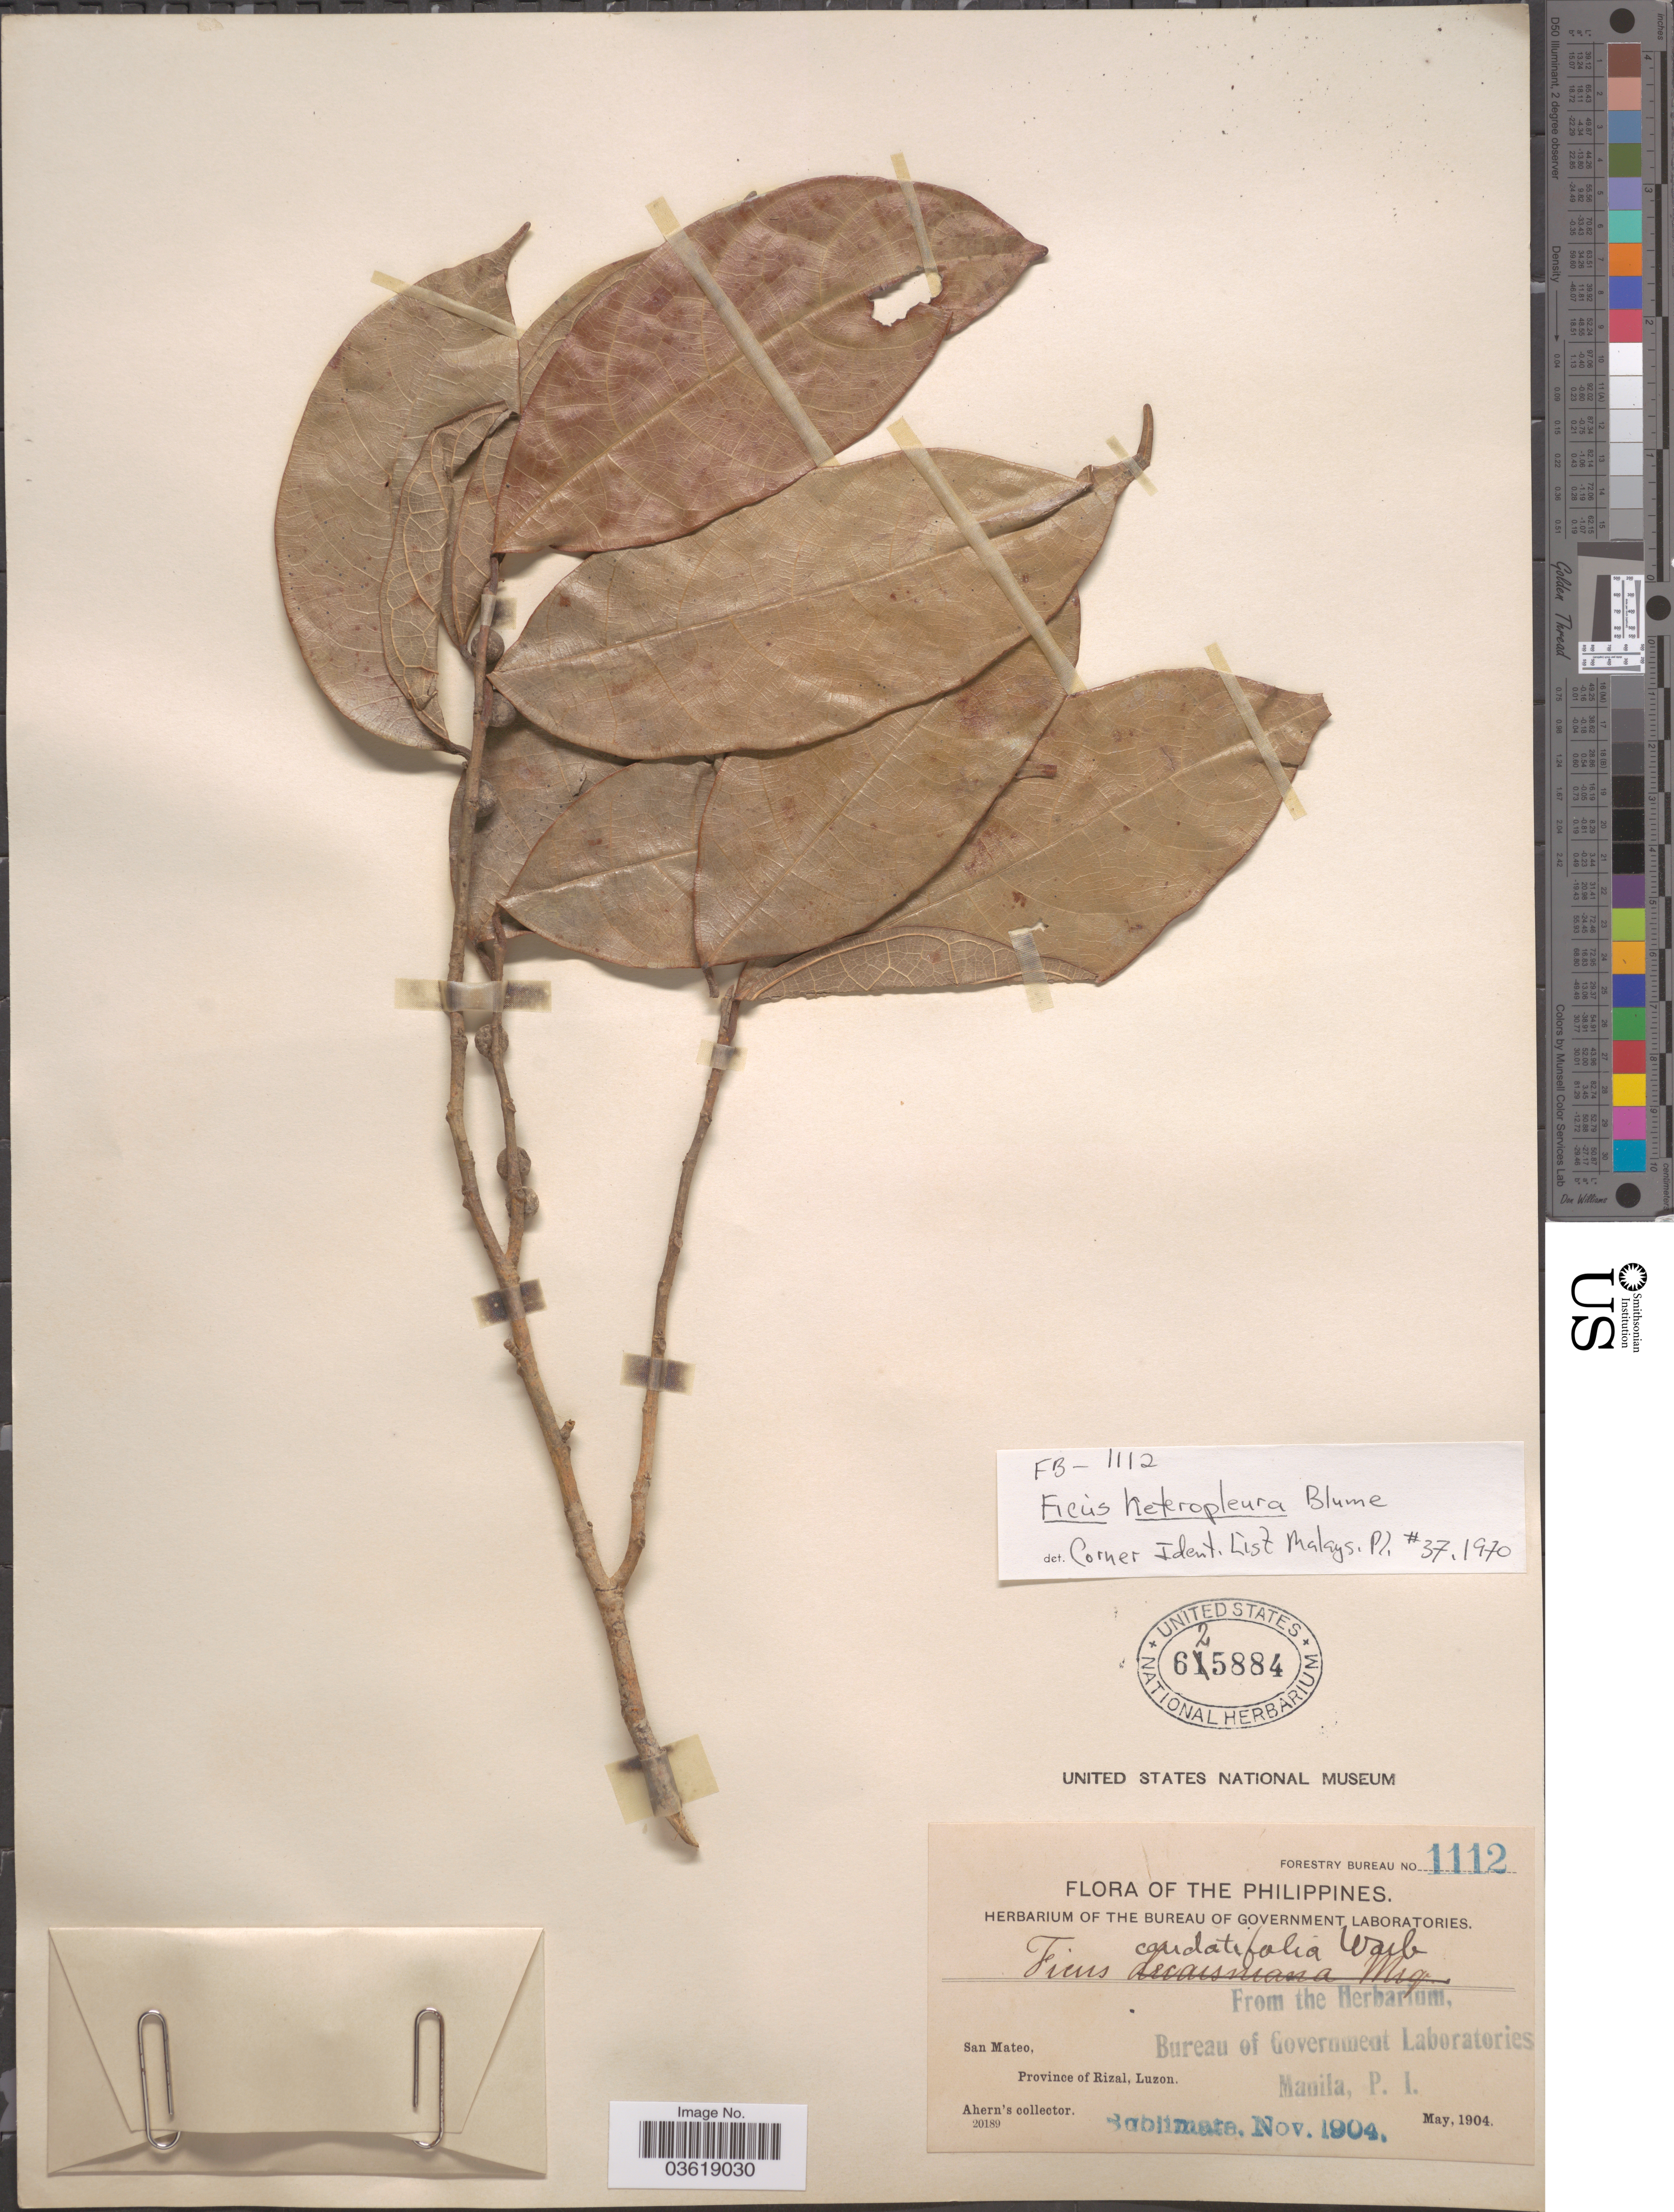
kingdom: Plantae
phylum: Tracheophyta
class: Magnoliopsida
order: Rosales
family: Moraceae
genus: Ficus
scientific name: Ficus heteropleura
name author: Blume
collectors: Ahern's collector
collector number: Forestry Bureau 1112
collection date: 1904-05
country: Philippines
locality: San Mateo, Province of Rizal, Luzon.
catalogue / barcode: US 625884